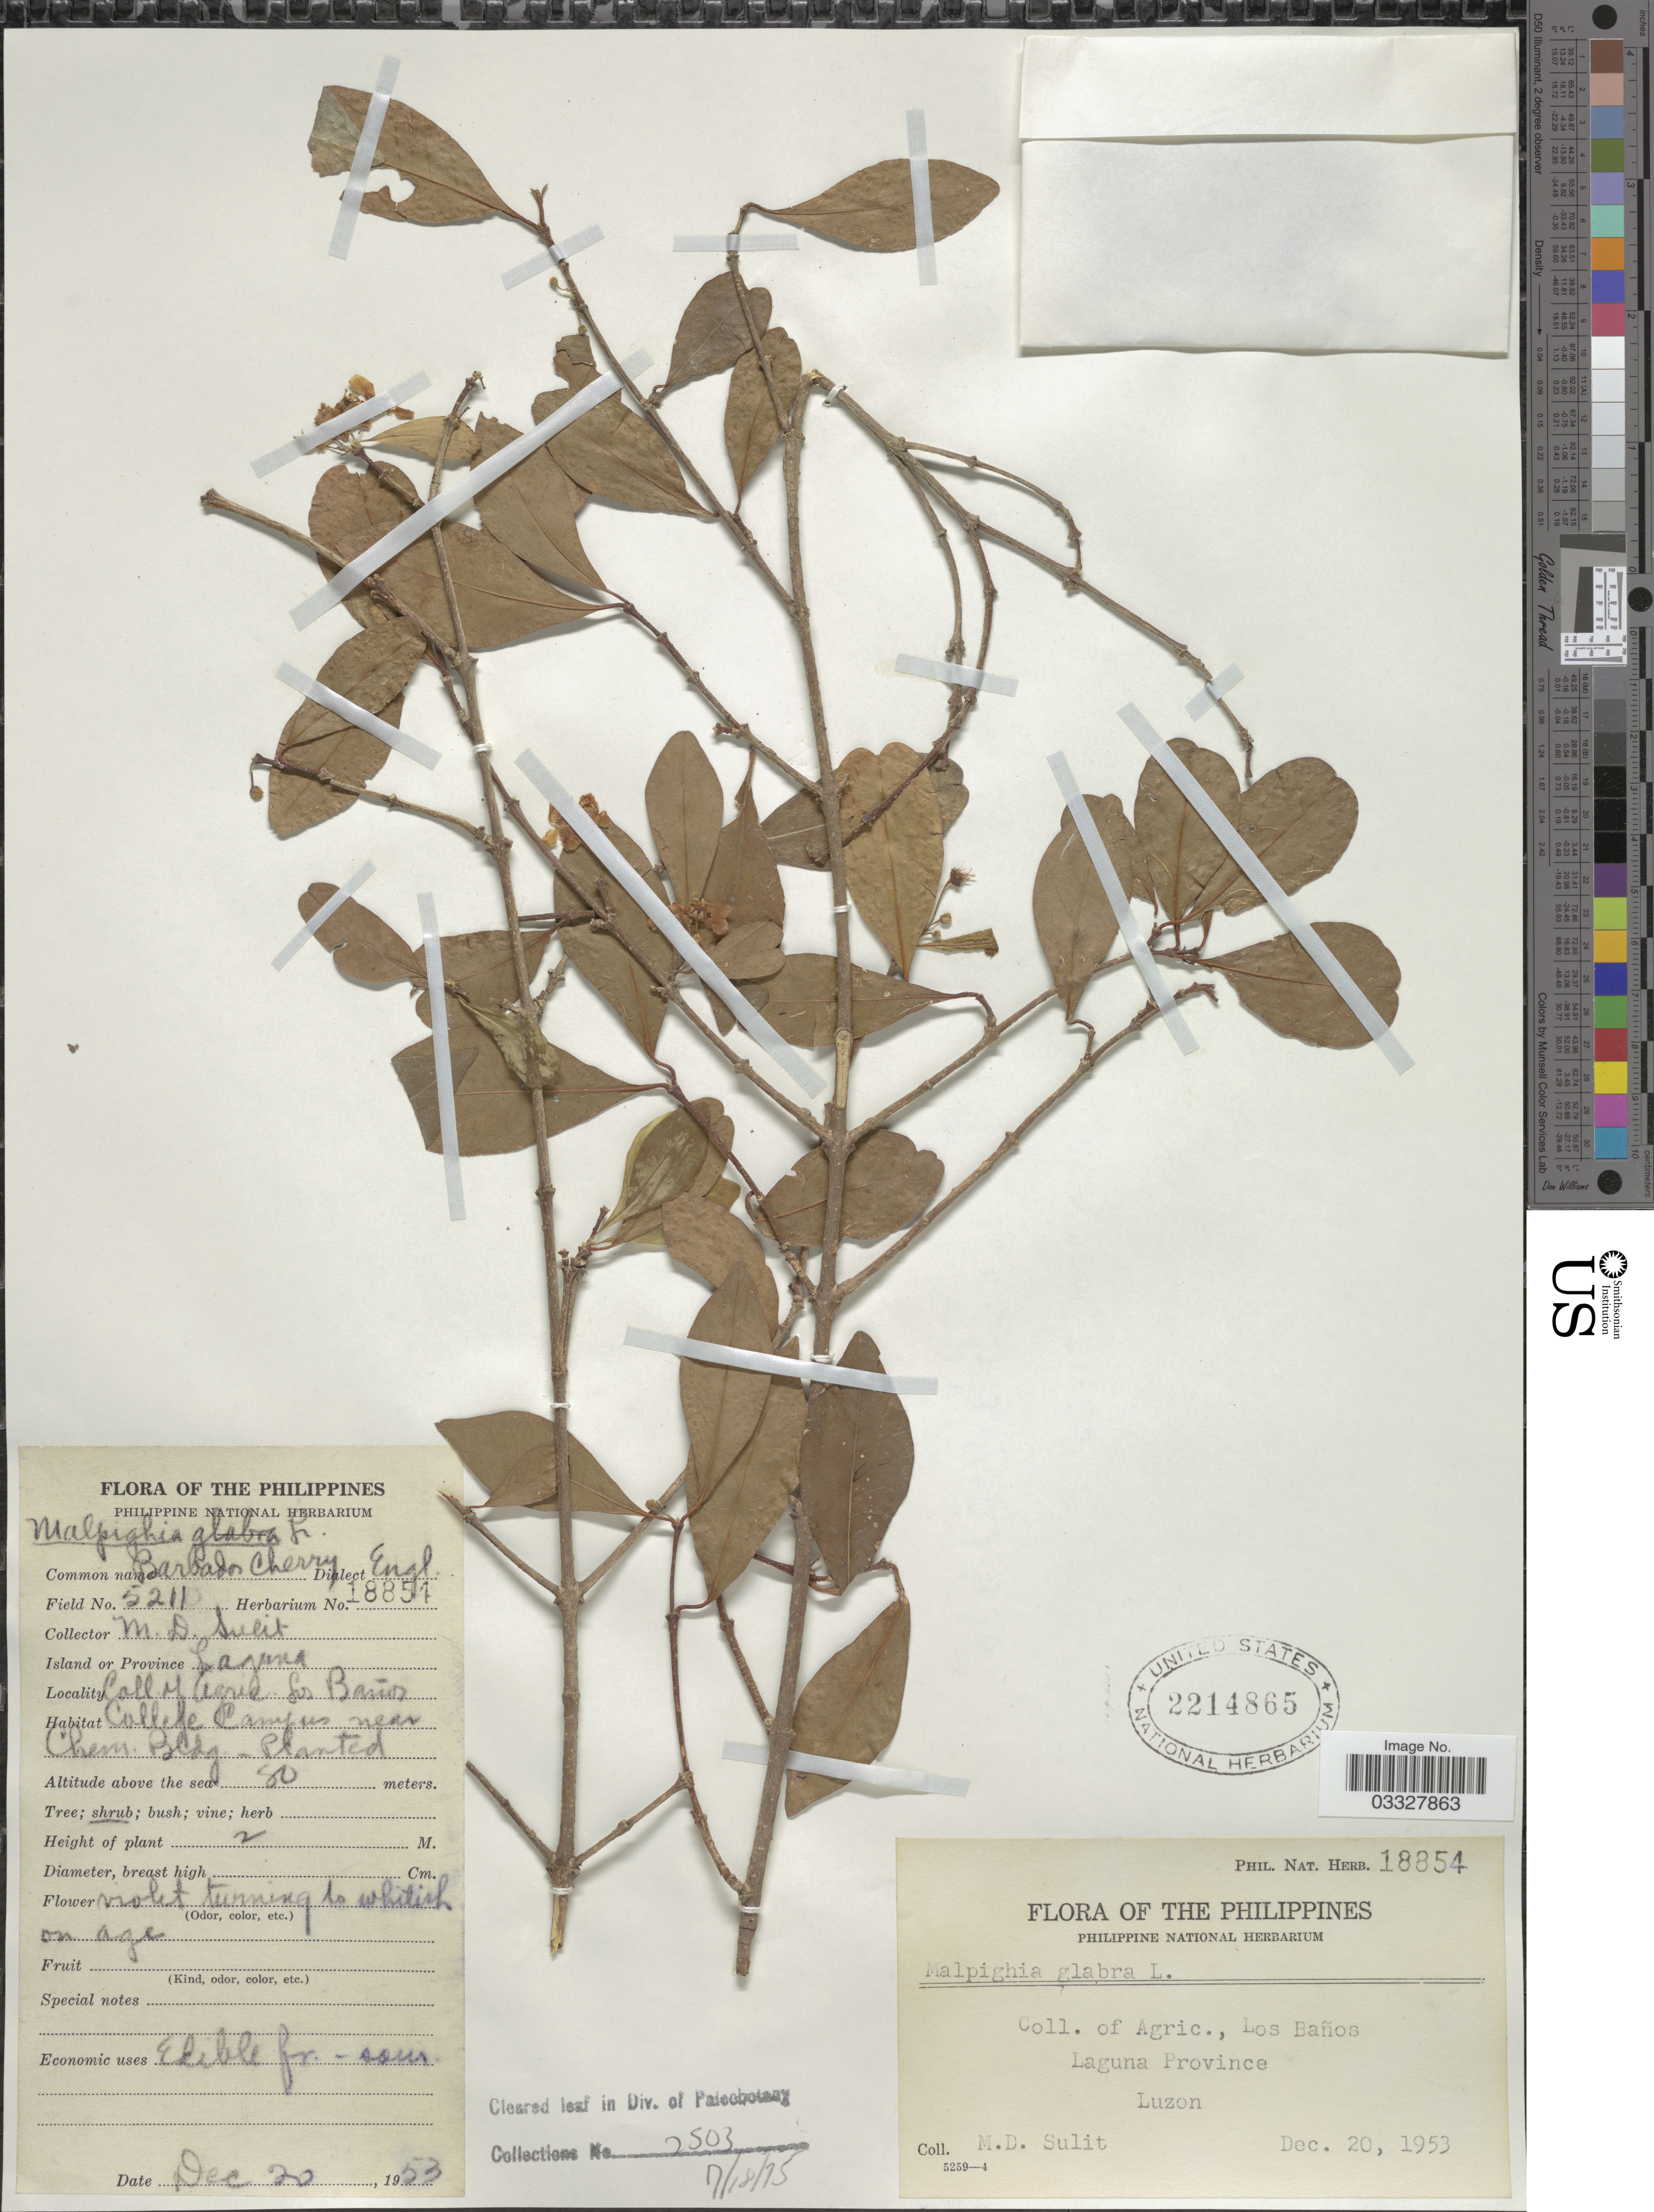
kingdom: Plantae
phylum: Tracheophyta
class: Magnoliopsida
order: Malpighiales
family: Malpighiaceae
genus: Malpighia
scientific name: Malpighia glabra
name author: L.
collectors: M. Sulit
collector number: Phil. Nat. Herb. 18854/5211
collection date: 1953-12-20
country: Philippines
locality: Coll. of Agric., Los Baños, Laguna Province, Luzon. College Campus near Chem. Bldg.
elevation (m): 80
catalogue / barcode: US 2214865